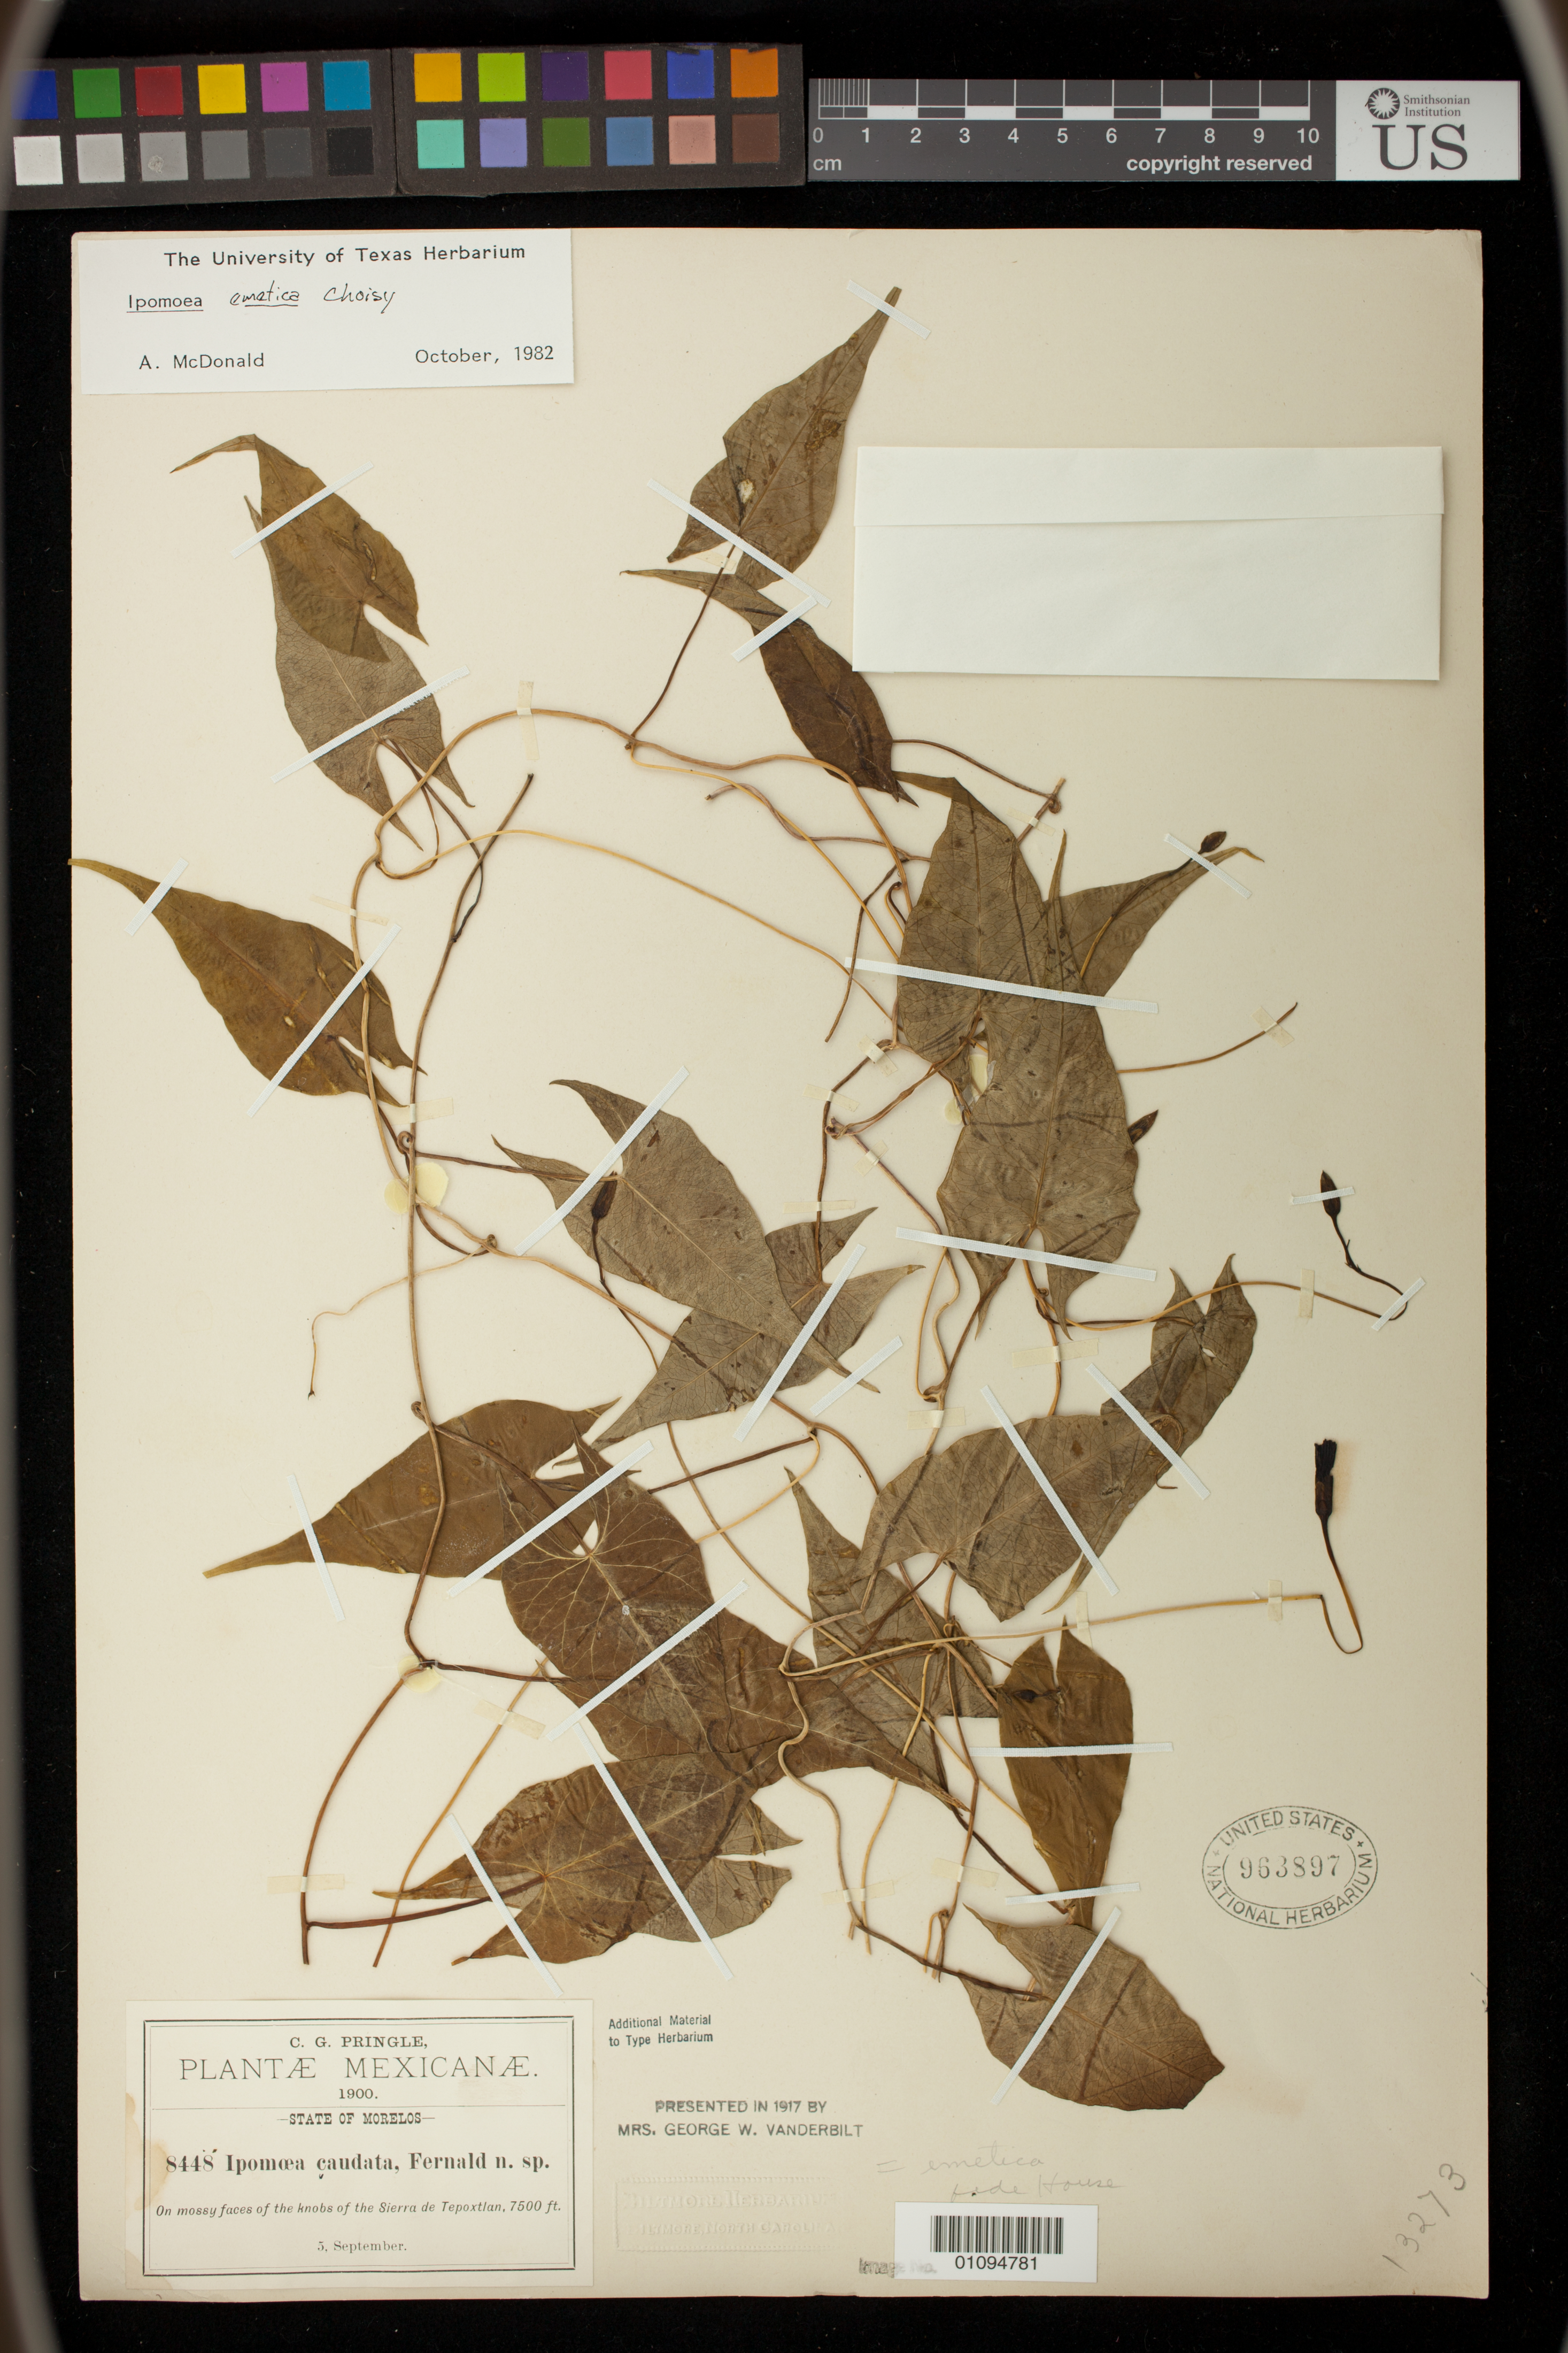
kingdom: Plantae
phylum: Tracheophyta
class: Magnoliopsida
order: Solanales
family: Convolvulaceae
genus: Ipomoea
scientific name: Ipomoea caudata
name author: Fernald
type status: Isotype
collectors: C. G. Pringle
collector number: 8448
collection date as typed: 05 Sep 1900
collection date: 1900-09-05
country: Mexico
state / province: Morelos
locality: Sierra de Tepoxtlan.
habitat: On mossy faces of the knobs of the Sierra de Tepixtlan.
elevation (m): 2286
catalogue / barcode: US 963897